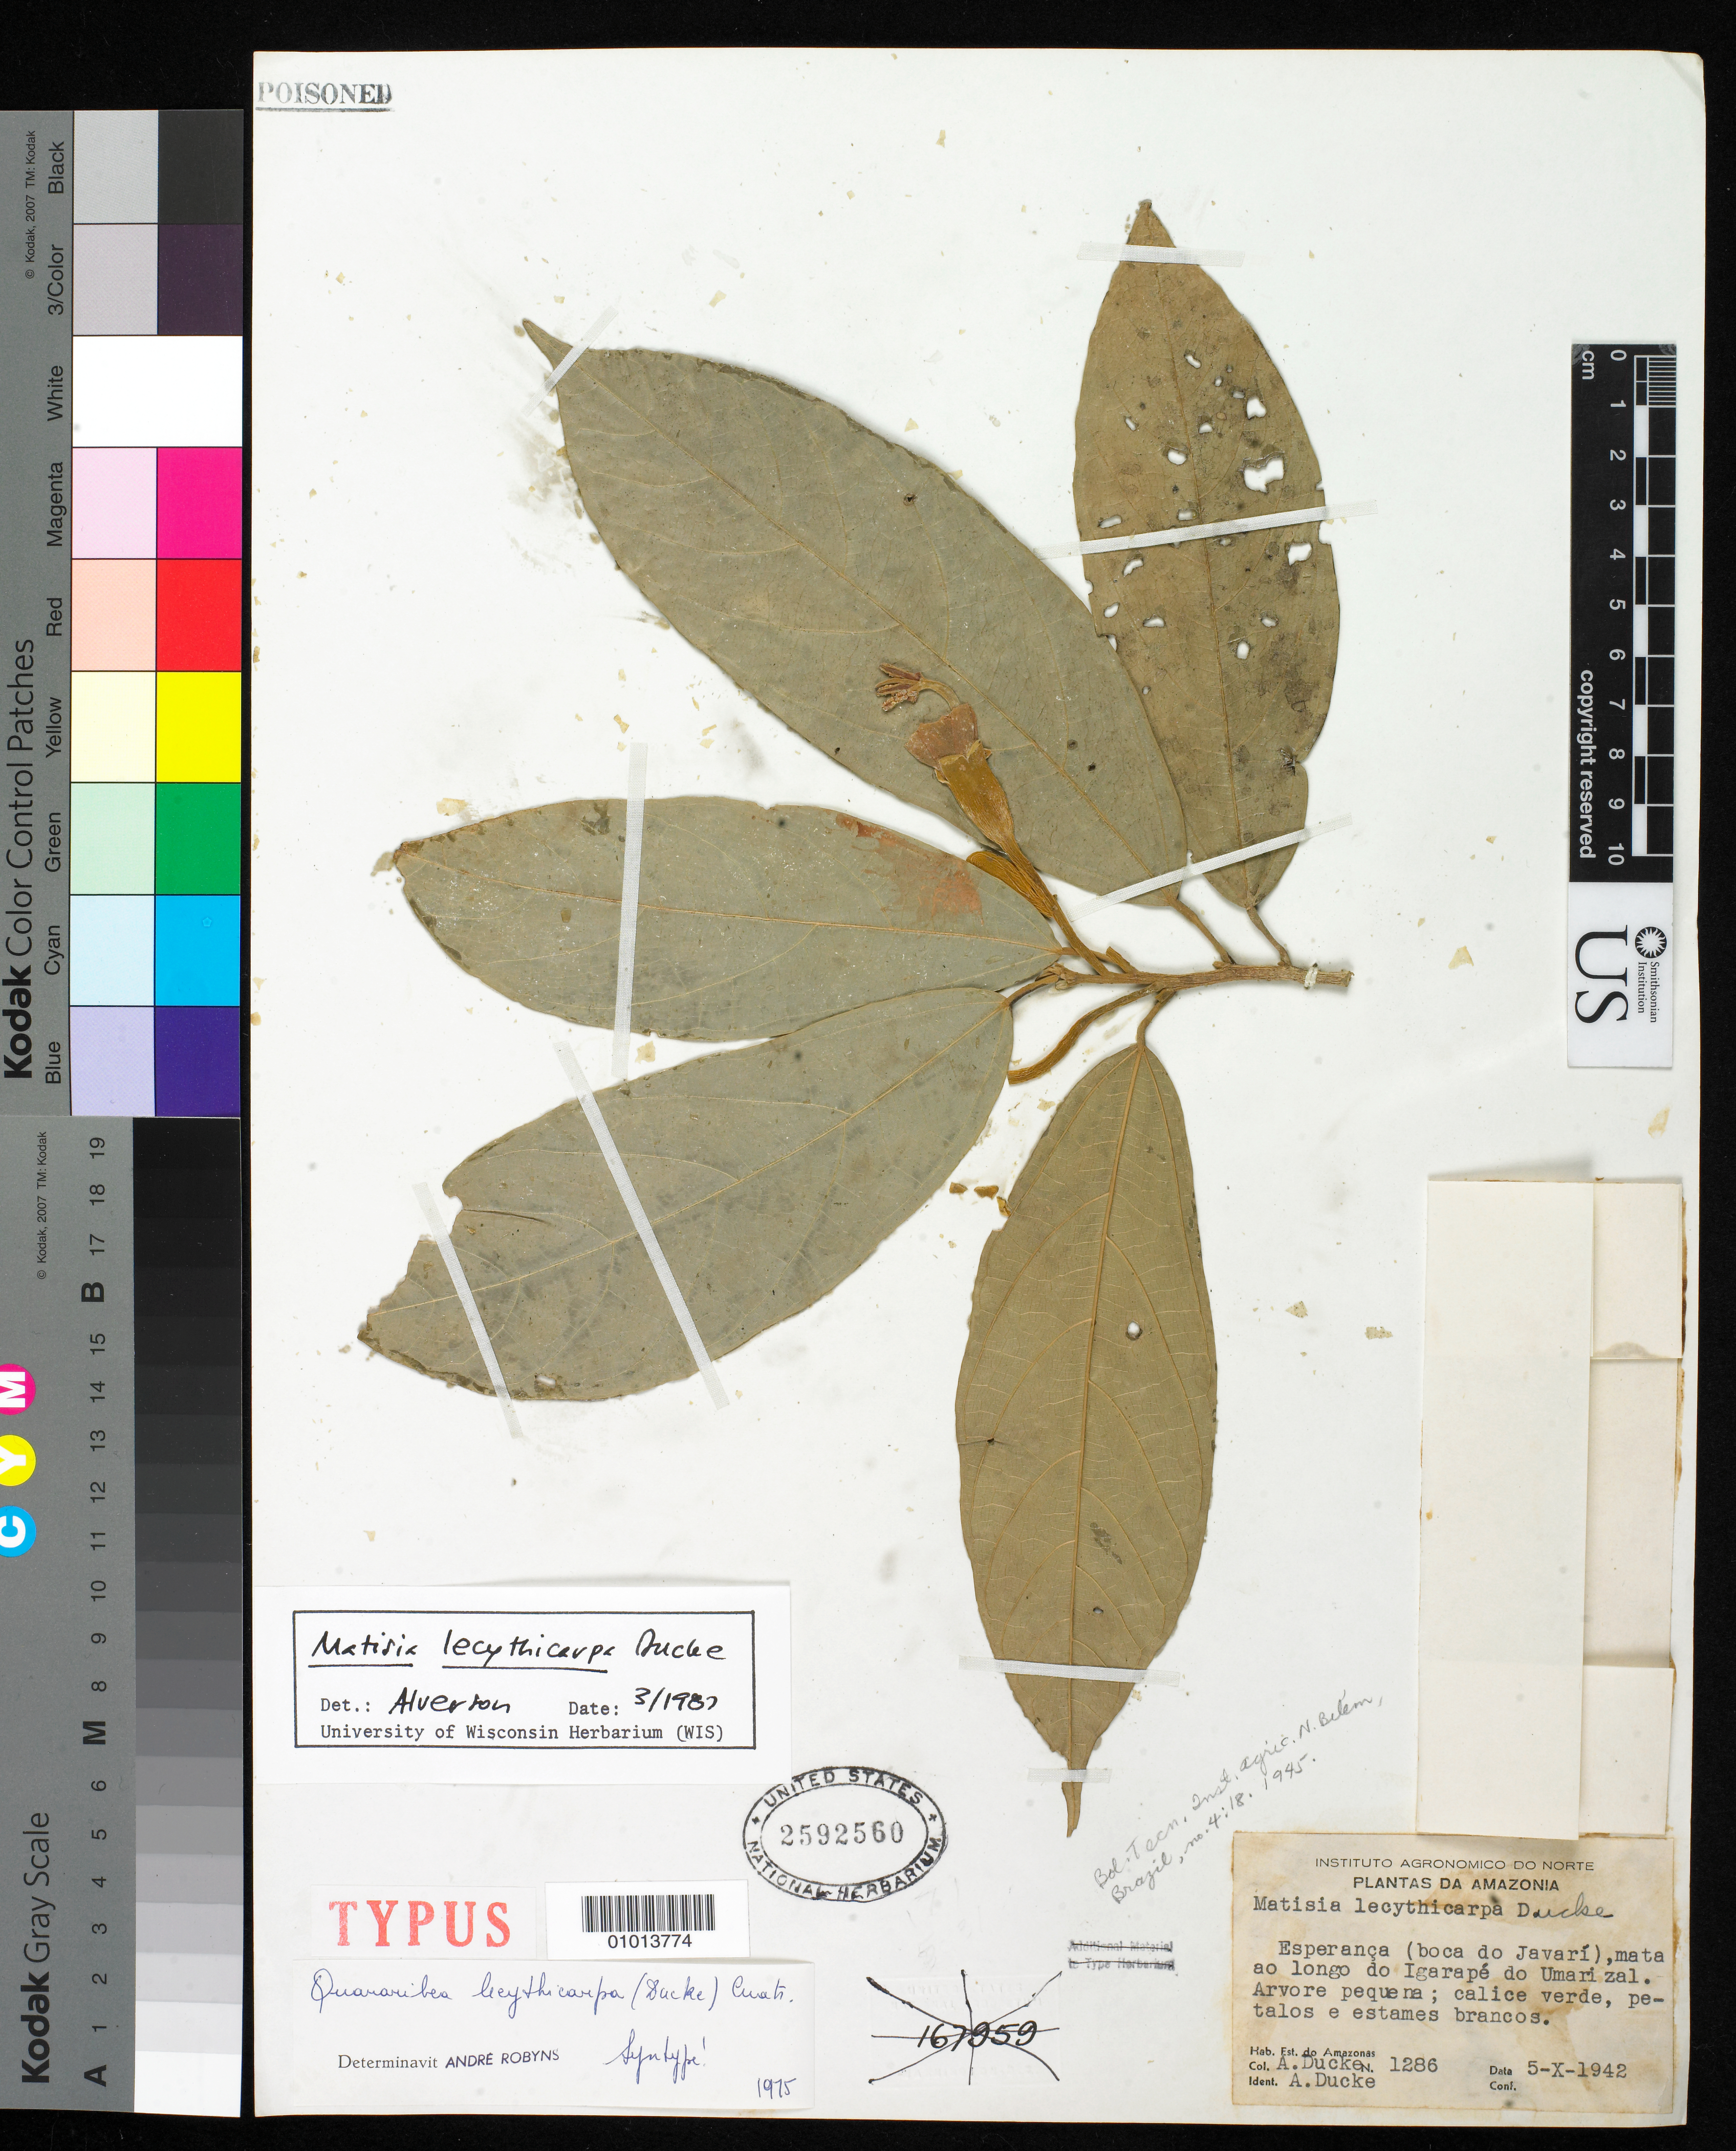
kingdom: Plantae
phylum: Tracheophyta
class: Magnoliopsida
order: Malvales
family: Malvaceae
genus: Matisia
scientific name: Matisia lecythicarpa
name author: Ducke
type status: Isosyntype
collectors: A. Ducke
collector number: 1286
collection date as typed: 05 Oct 1942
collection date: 1942-10-05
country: Brazil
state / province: Amazonas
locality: Esperanca.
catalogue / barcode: US 2592560